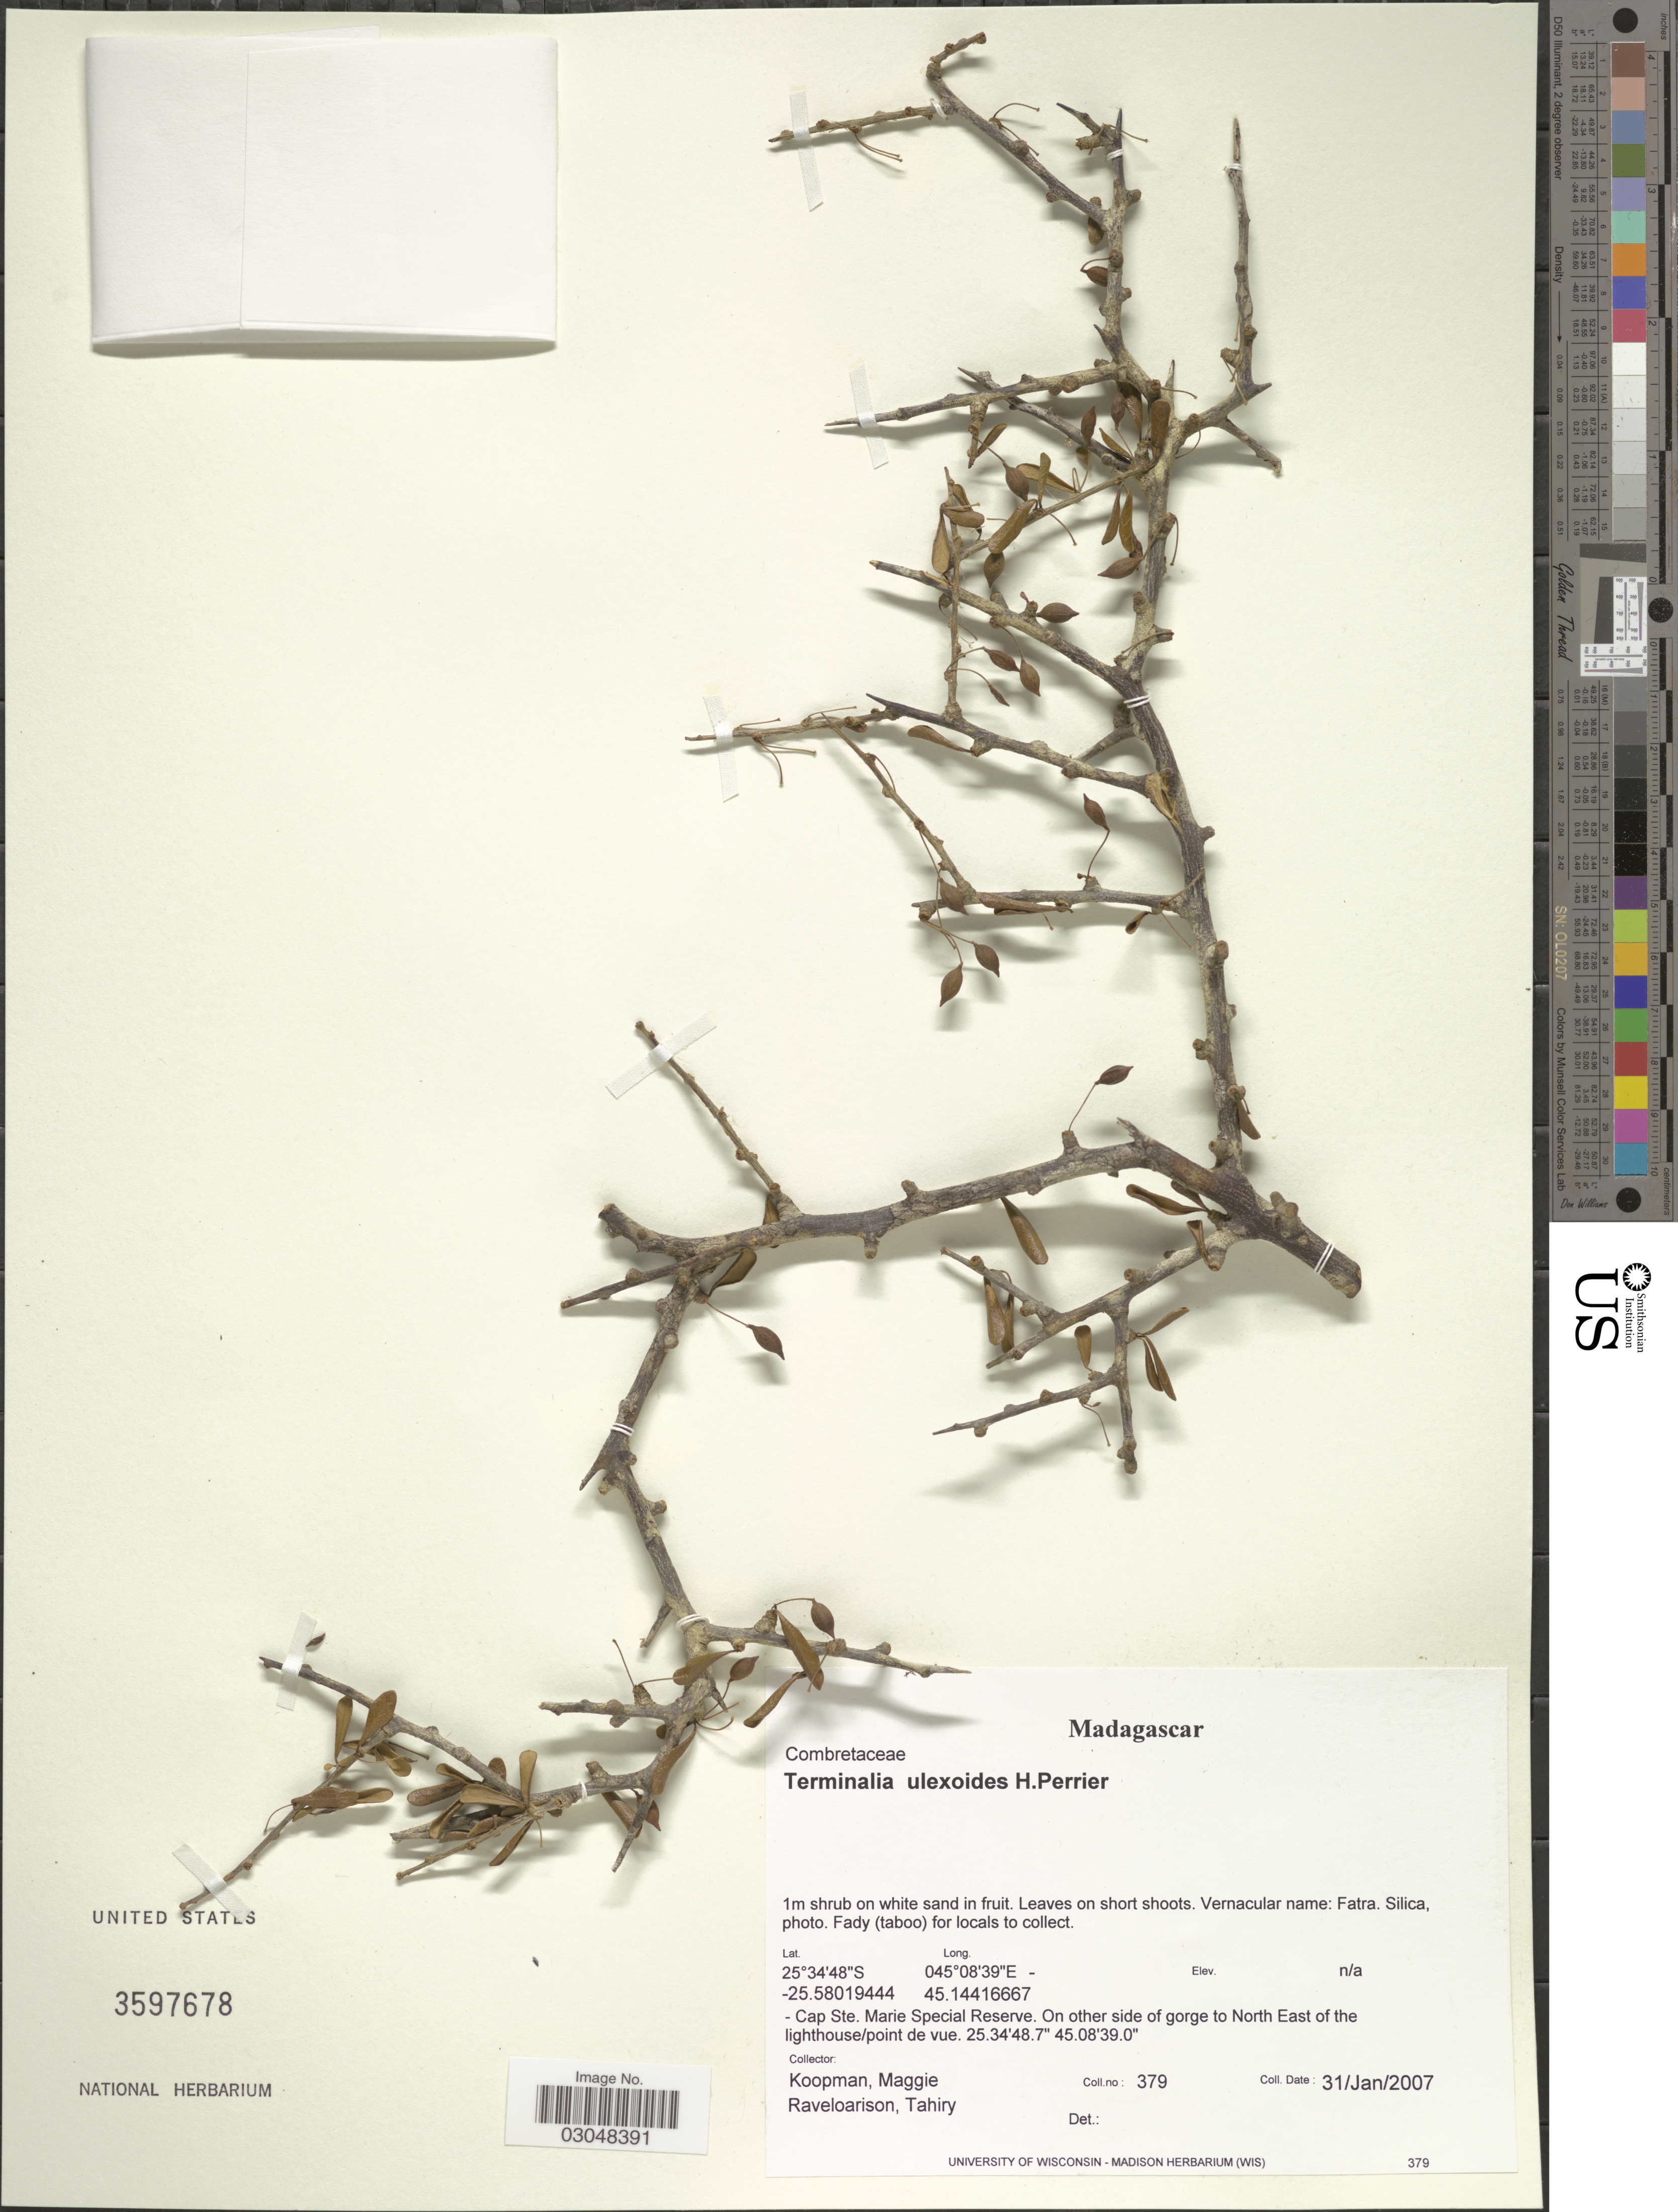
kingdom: Plantae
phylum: Tracheophyta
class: Magnoliopsida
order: Myrtales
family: Combretaceae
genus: Terminalia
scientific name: Terminalia ulexoides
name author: H. Perrier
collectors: M. M. Koopman & T. Raveloarison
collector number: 379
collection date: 2007-01-31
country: Madagascar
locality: Cap Ste. Marie Special Reserve. On other side of gorge to North East of the lighthouse/ point de vue.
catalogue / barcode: US 3597678